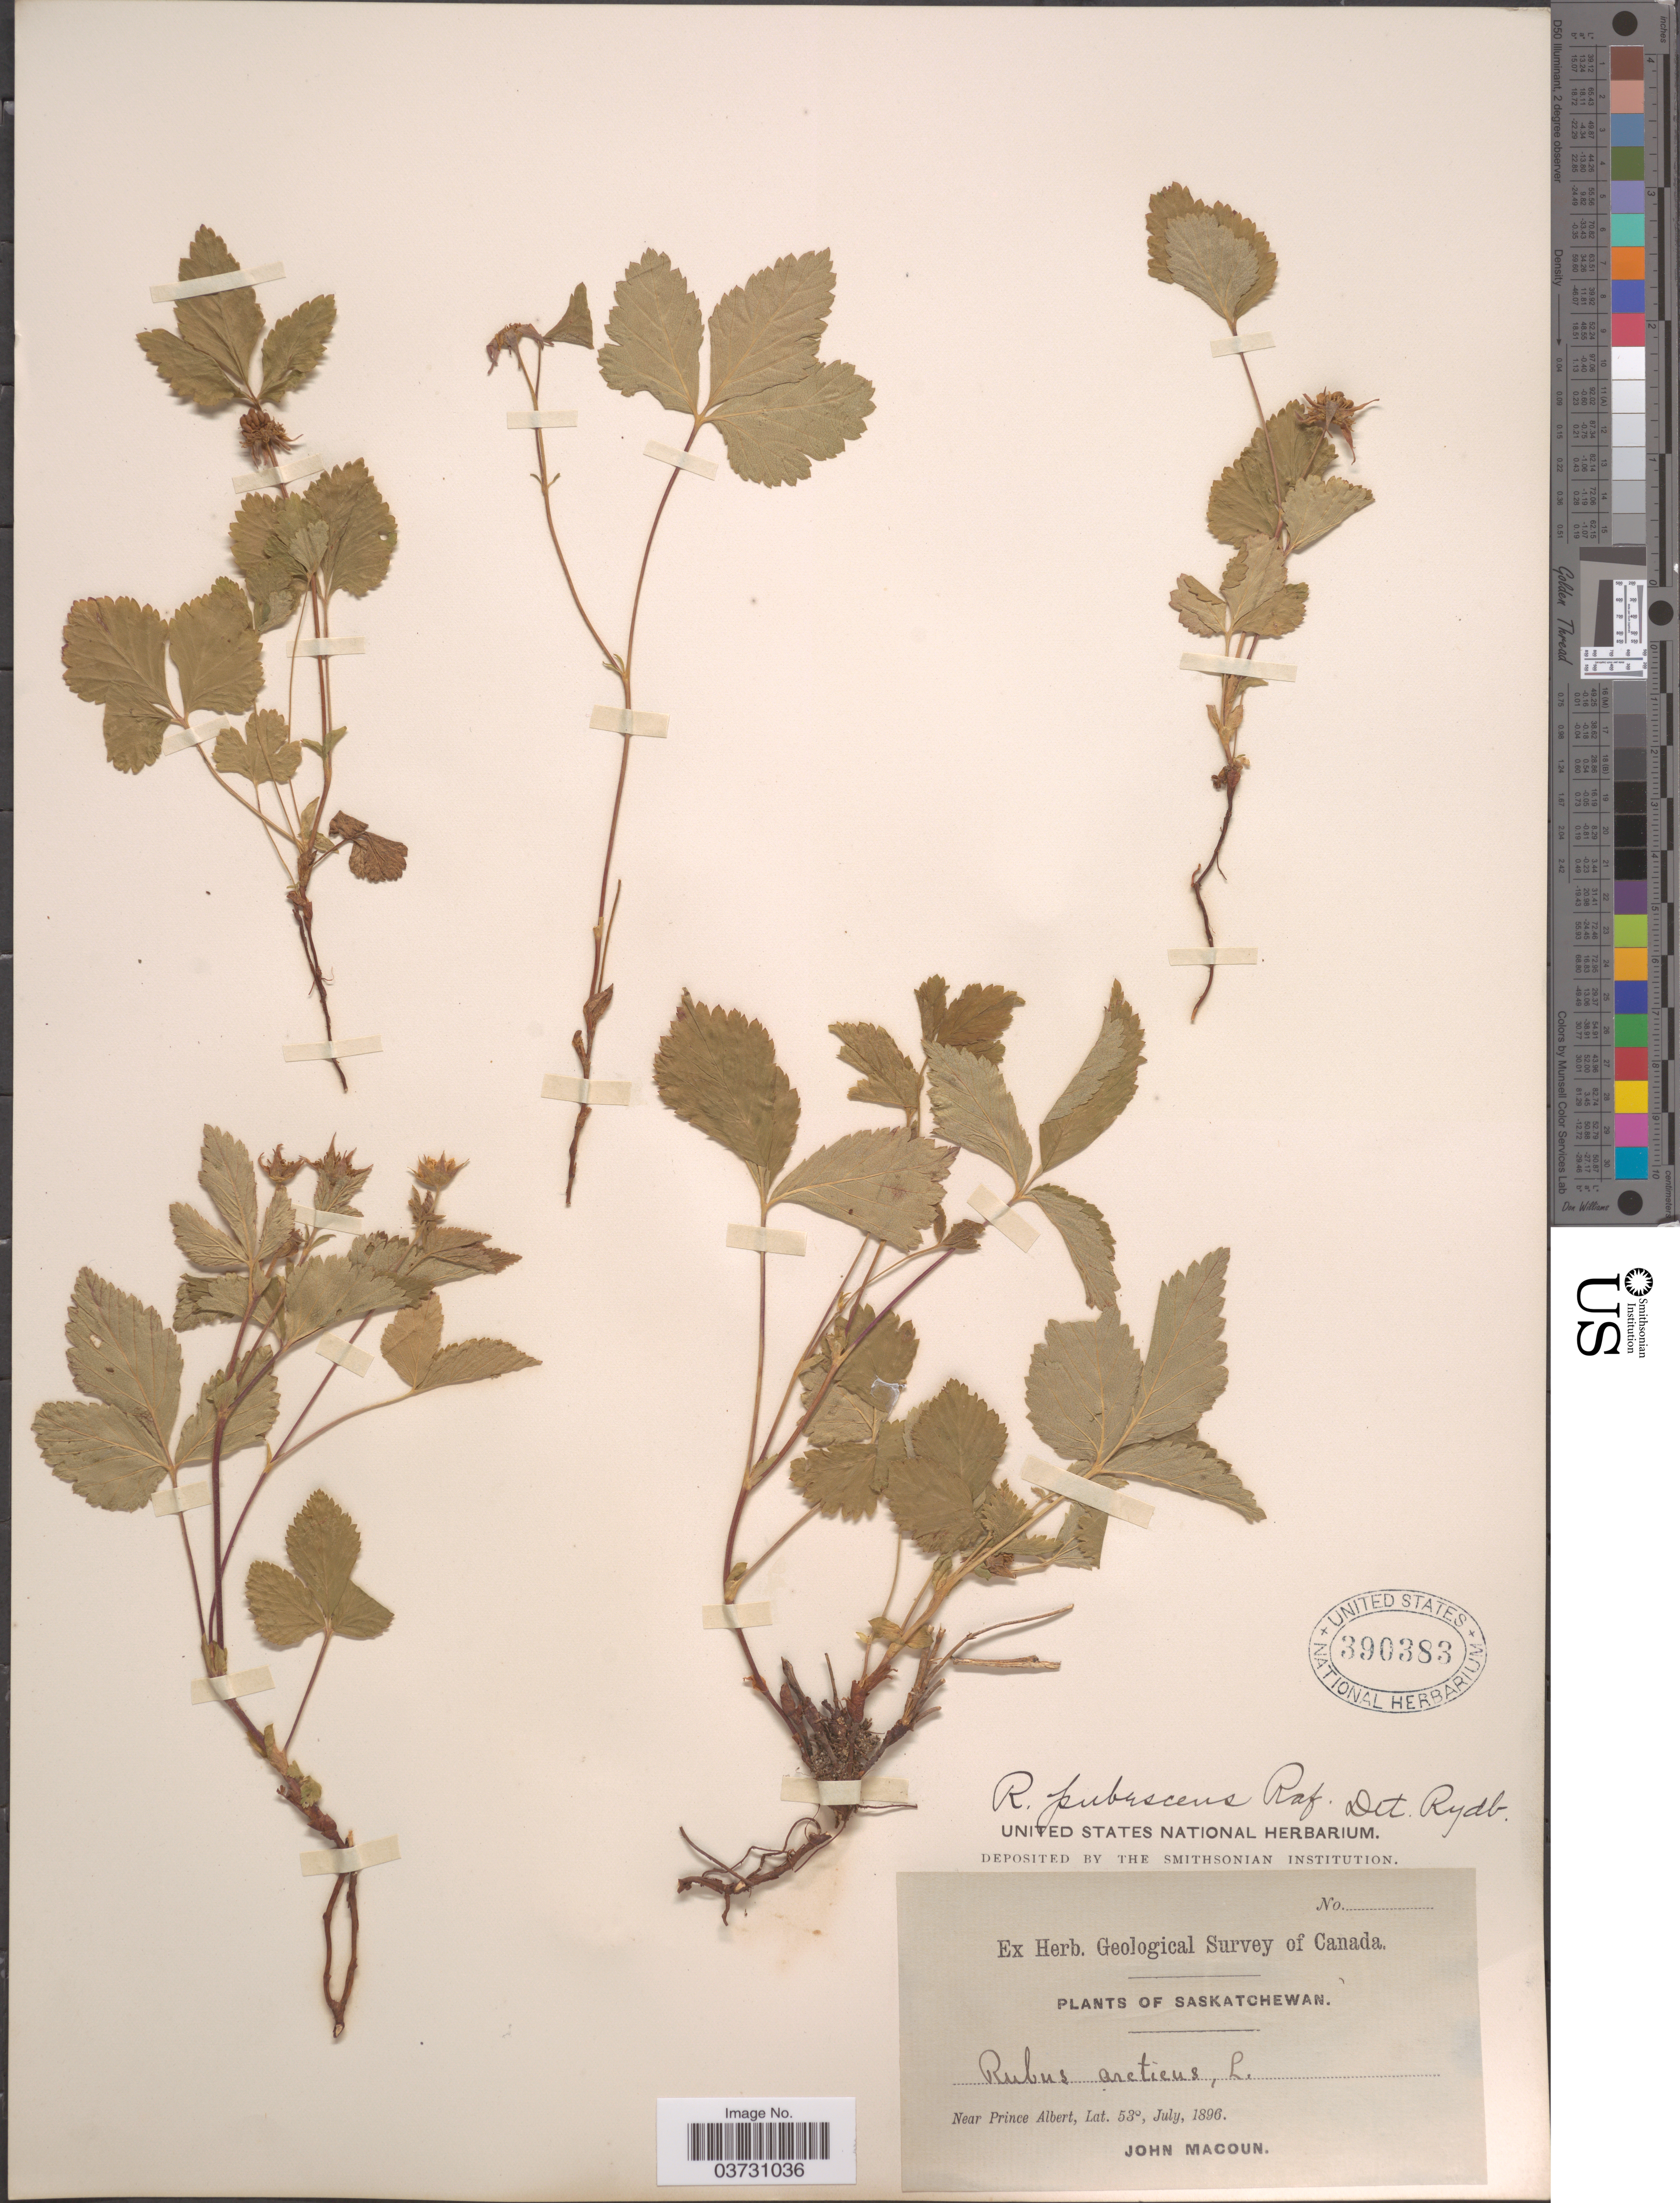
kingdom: Plantae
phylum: Tracheophyta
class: Magnoliopsida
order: Rosales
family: Rosaceae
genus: Rubus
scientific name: Rubus pubescens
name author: Raf.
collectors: J. Macoun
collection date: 1896-07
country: Canada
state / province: Saskatchewan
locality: Near Prince Albert.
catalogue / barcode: US 390383